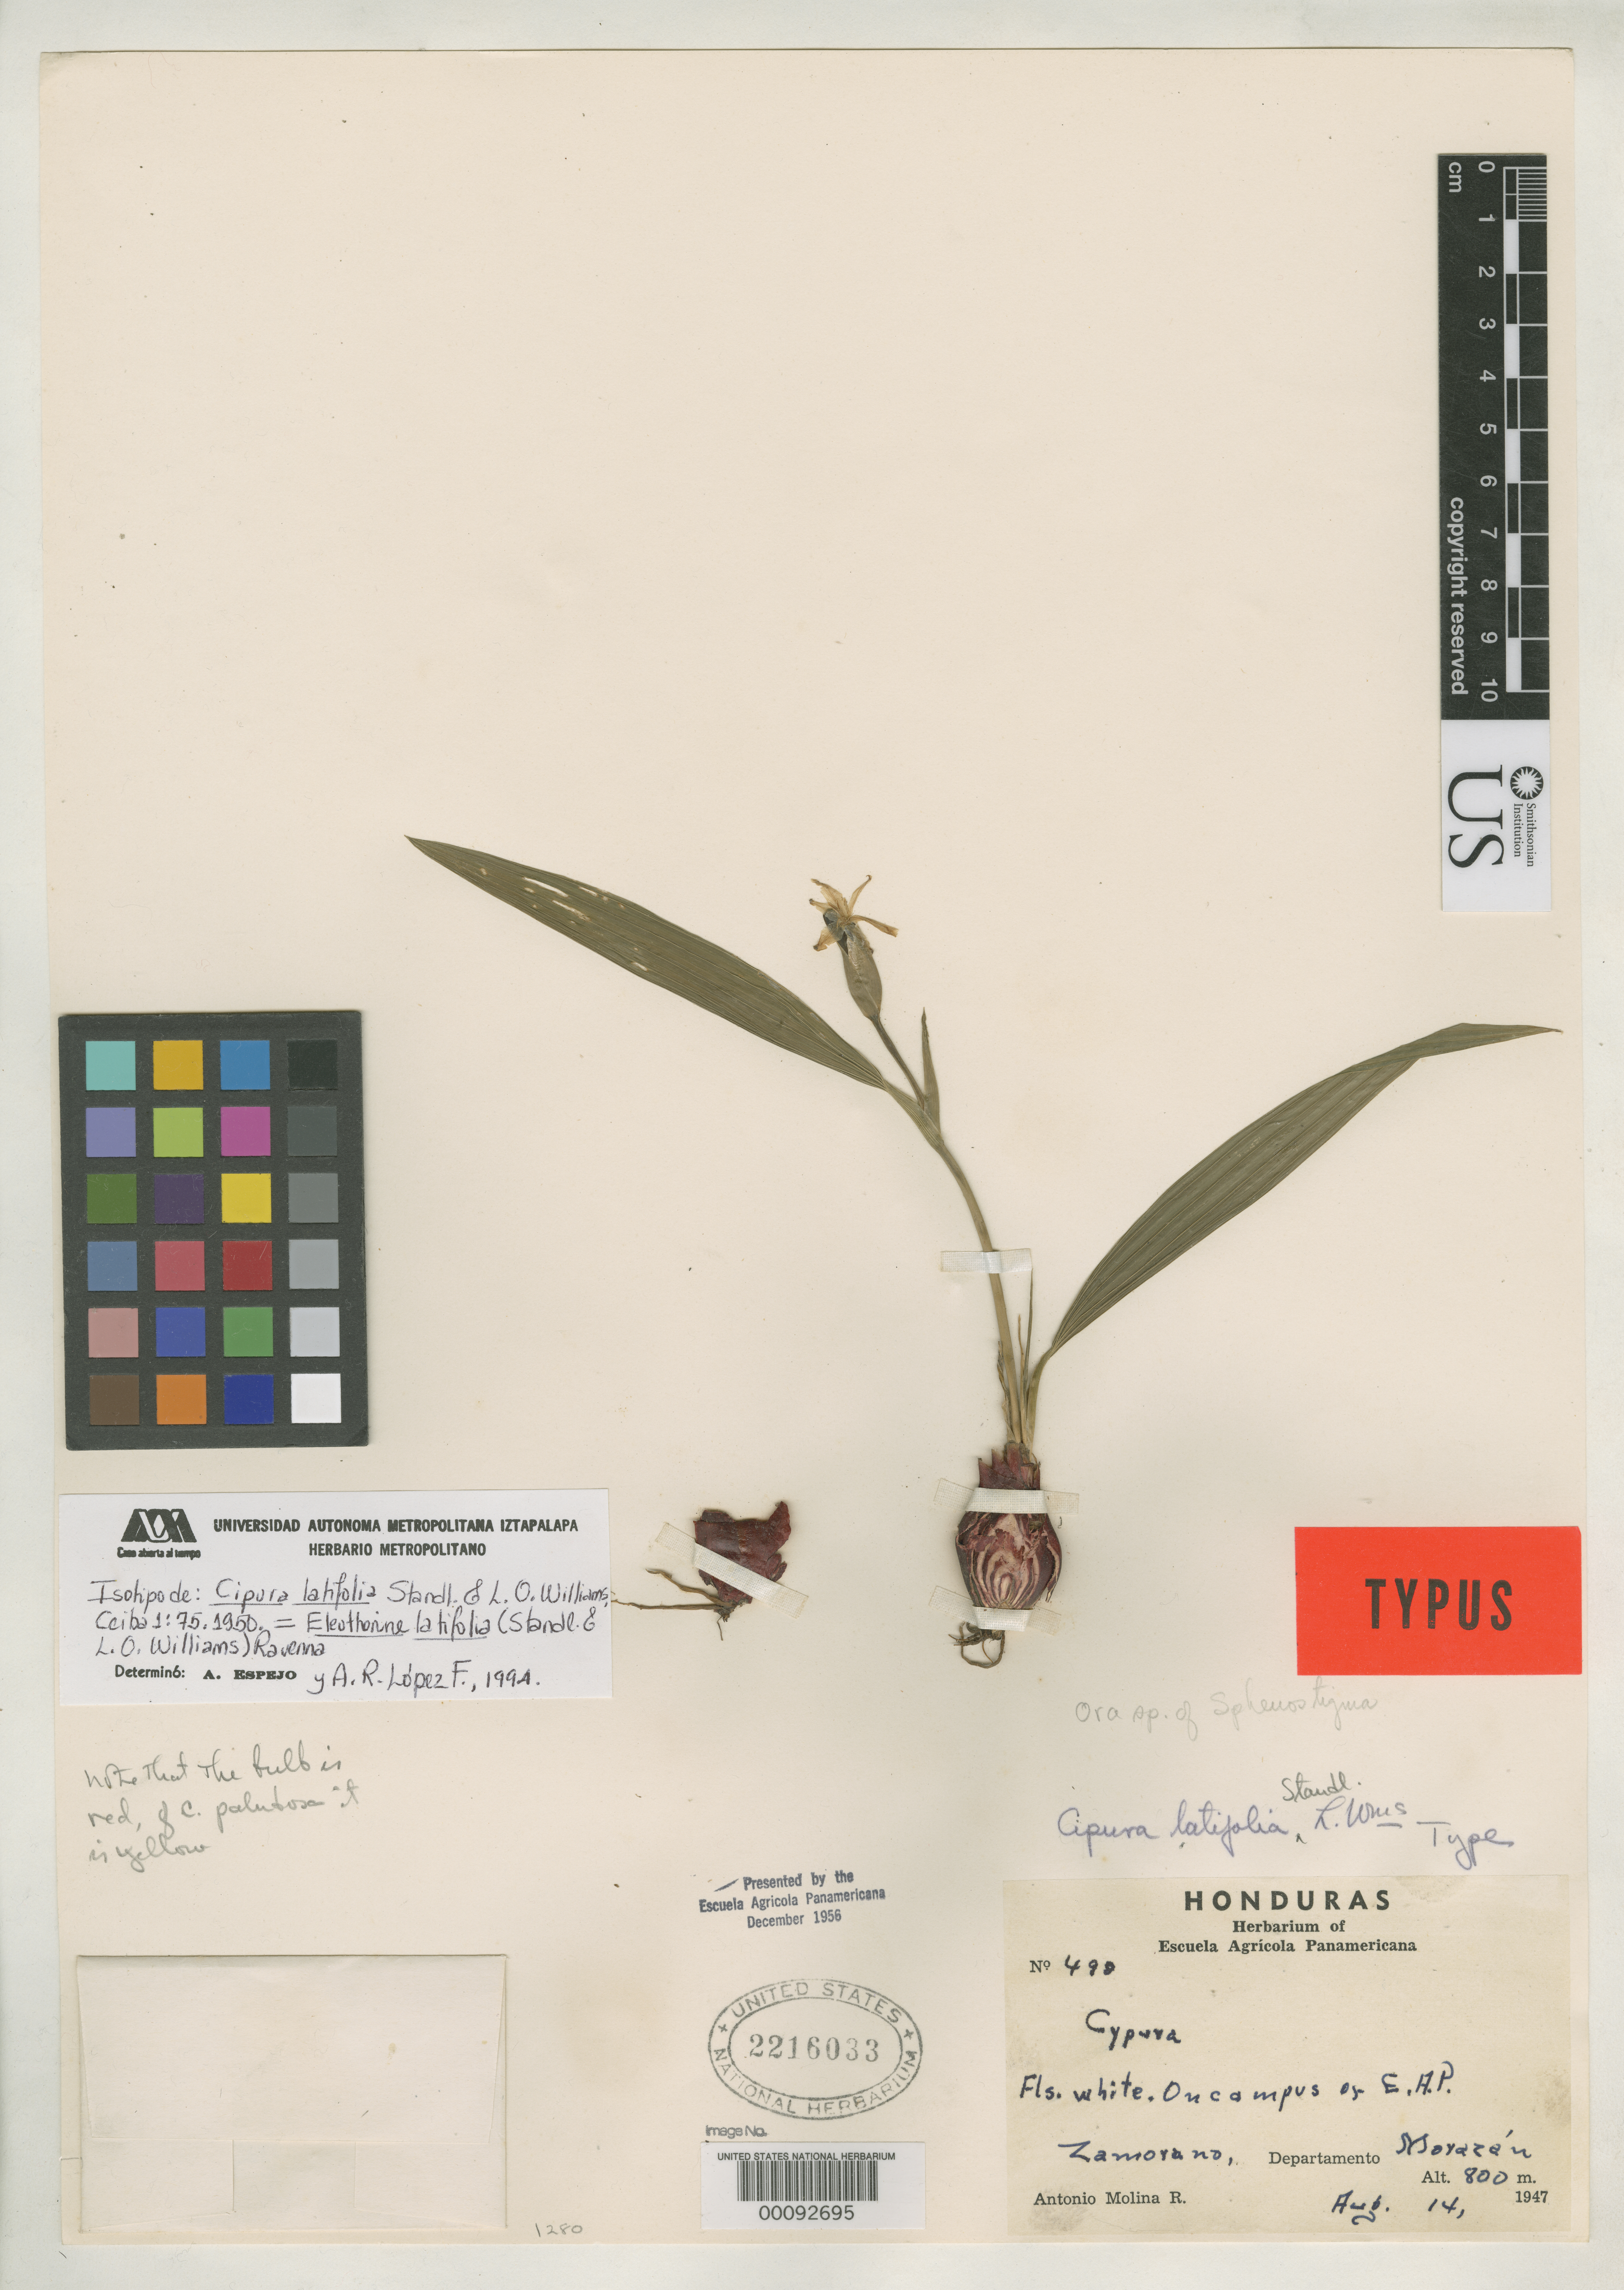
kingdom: Plantae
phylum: Tracheophyta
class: Liliopsida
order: Asparagales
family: Iridaceae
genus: Cipura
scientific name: Cipura latifolia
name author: Standl. & L.O. Williams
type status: Holotype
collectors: A. Molina R.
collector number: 498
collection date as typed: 14 Aug 1947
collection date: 1947-08-14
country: Honduras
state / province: Fco. Morazán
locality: El Zamorano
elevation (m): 800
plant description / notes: "Presented by the Escuela Agricola Panamericana December 1956." Holotype, transferred from EAP to US (see Dorr et al. 2009, Taxon 58: 993-1001).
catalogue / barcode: US 2216033